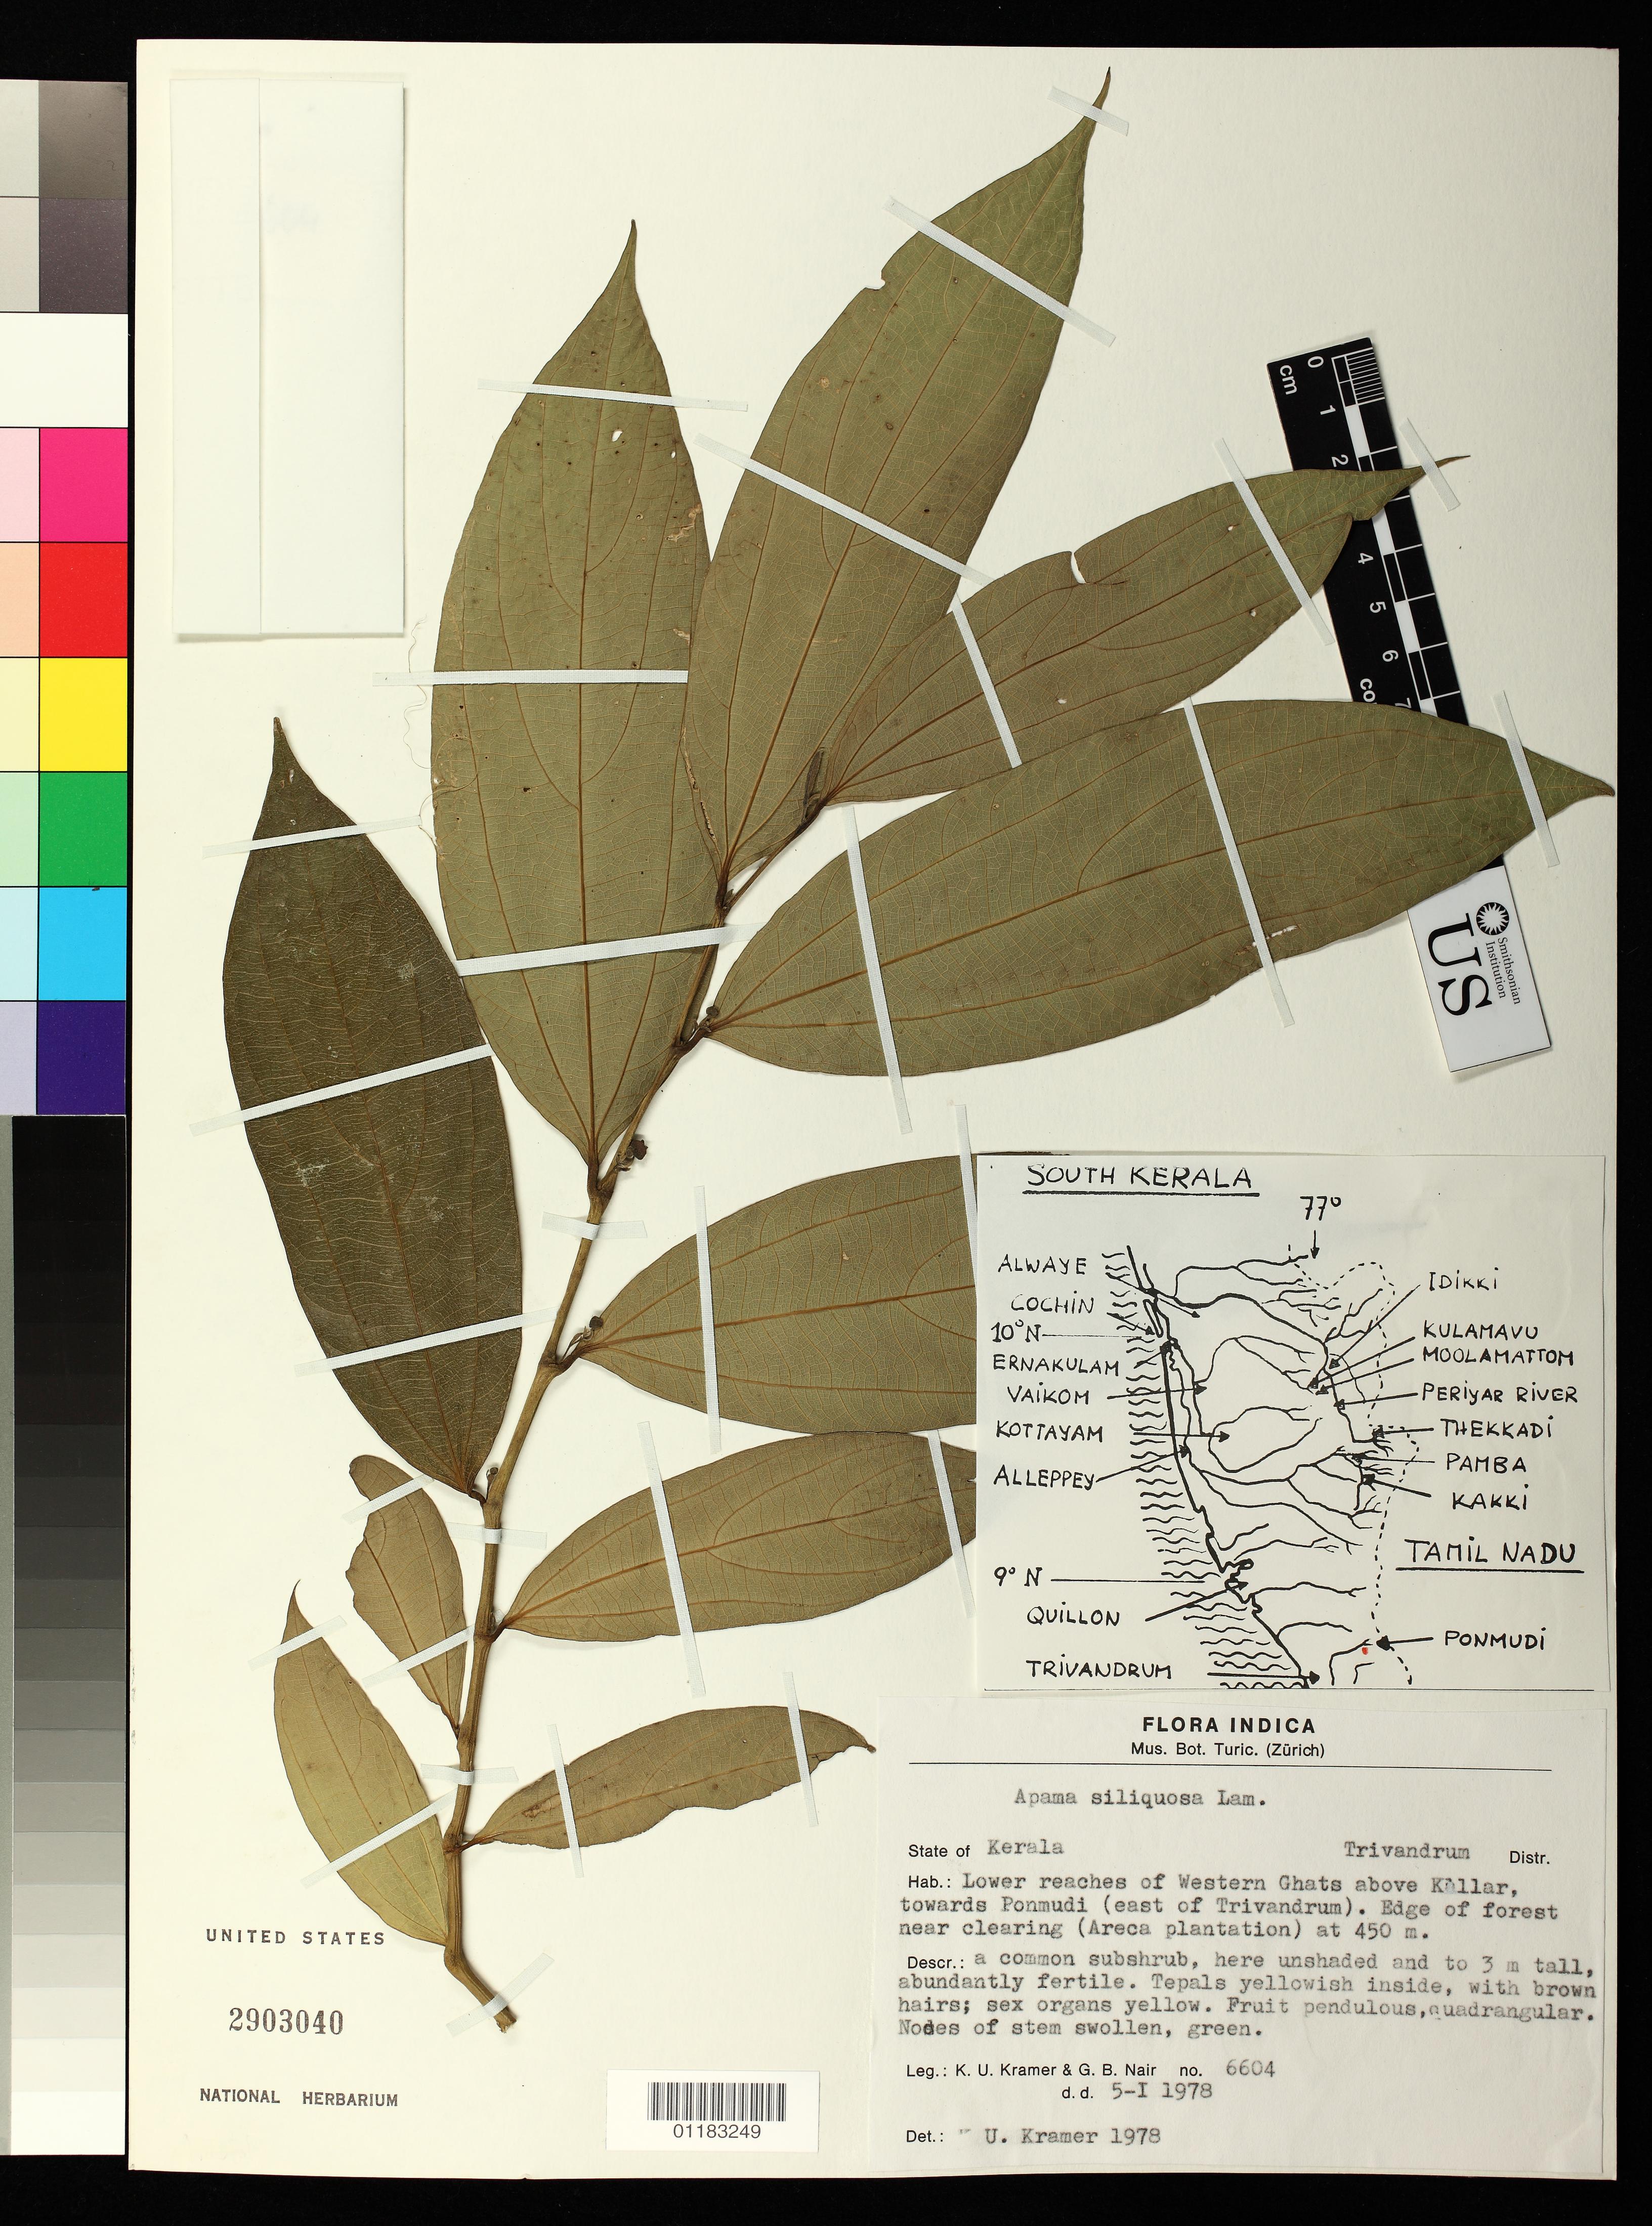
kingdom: Plantae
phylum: Tracheophyta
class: Magnoliopsida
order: Piperales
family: Aristolochiaceae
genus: Thottea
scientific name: Thottea siliquosa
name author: (Lam.) Ding Hou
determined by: Strong, Mark T., (BOT), Smithsonian Institution - National Museum of Natural History (UNITED STATES)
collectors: K. U. Kramer & G. Nair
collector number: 6604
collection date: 1978-01-05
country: India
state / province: Kerala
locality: Trivardum District: Lower reaches of Western Ghats above Kallar towards Ponmudi (east of Trivandrum). Edge of forest near clearing (Areca plantation).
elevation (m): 450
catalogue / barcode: US 2903040